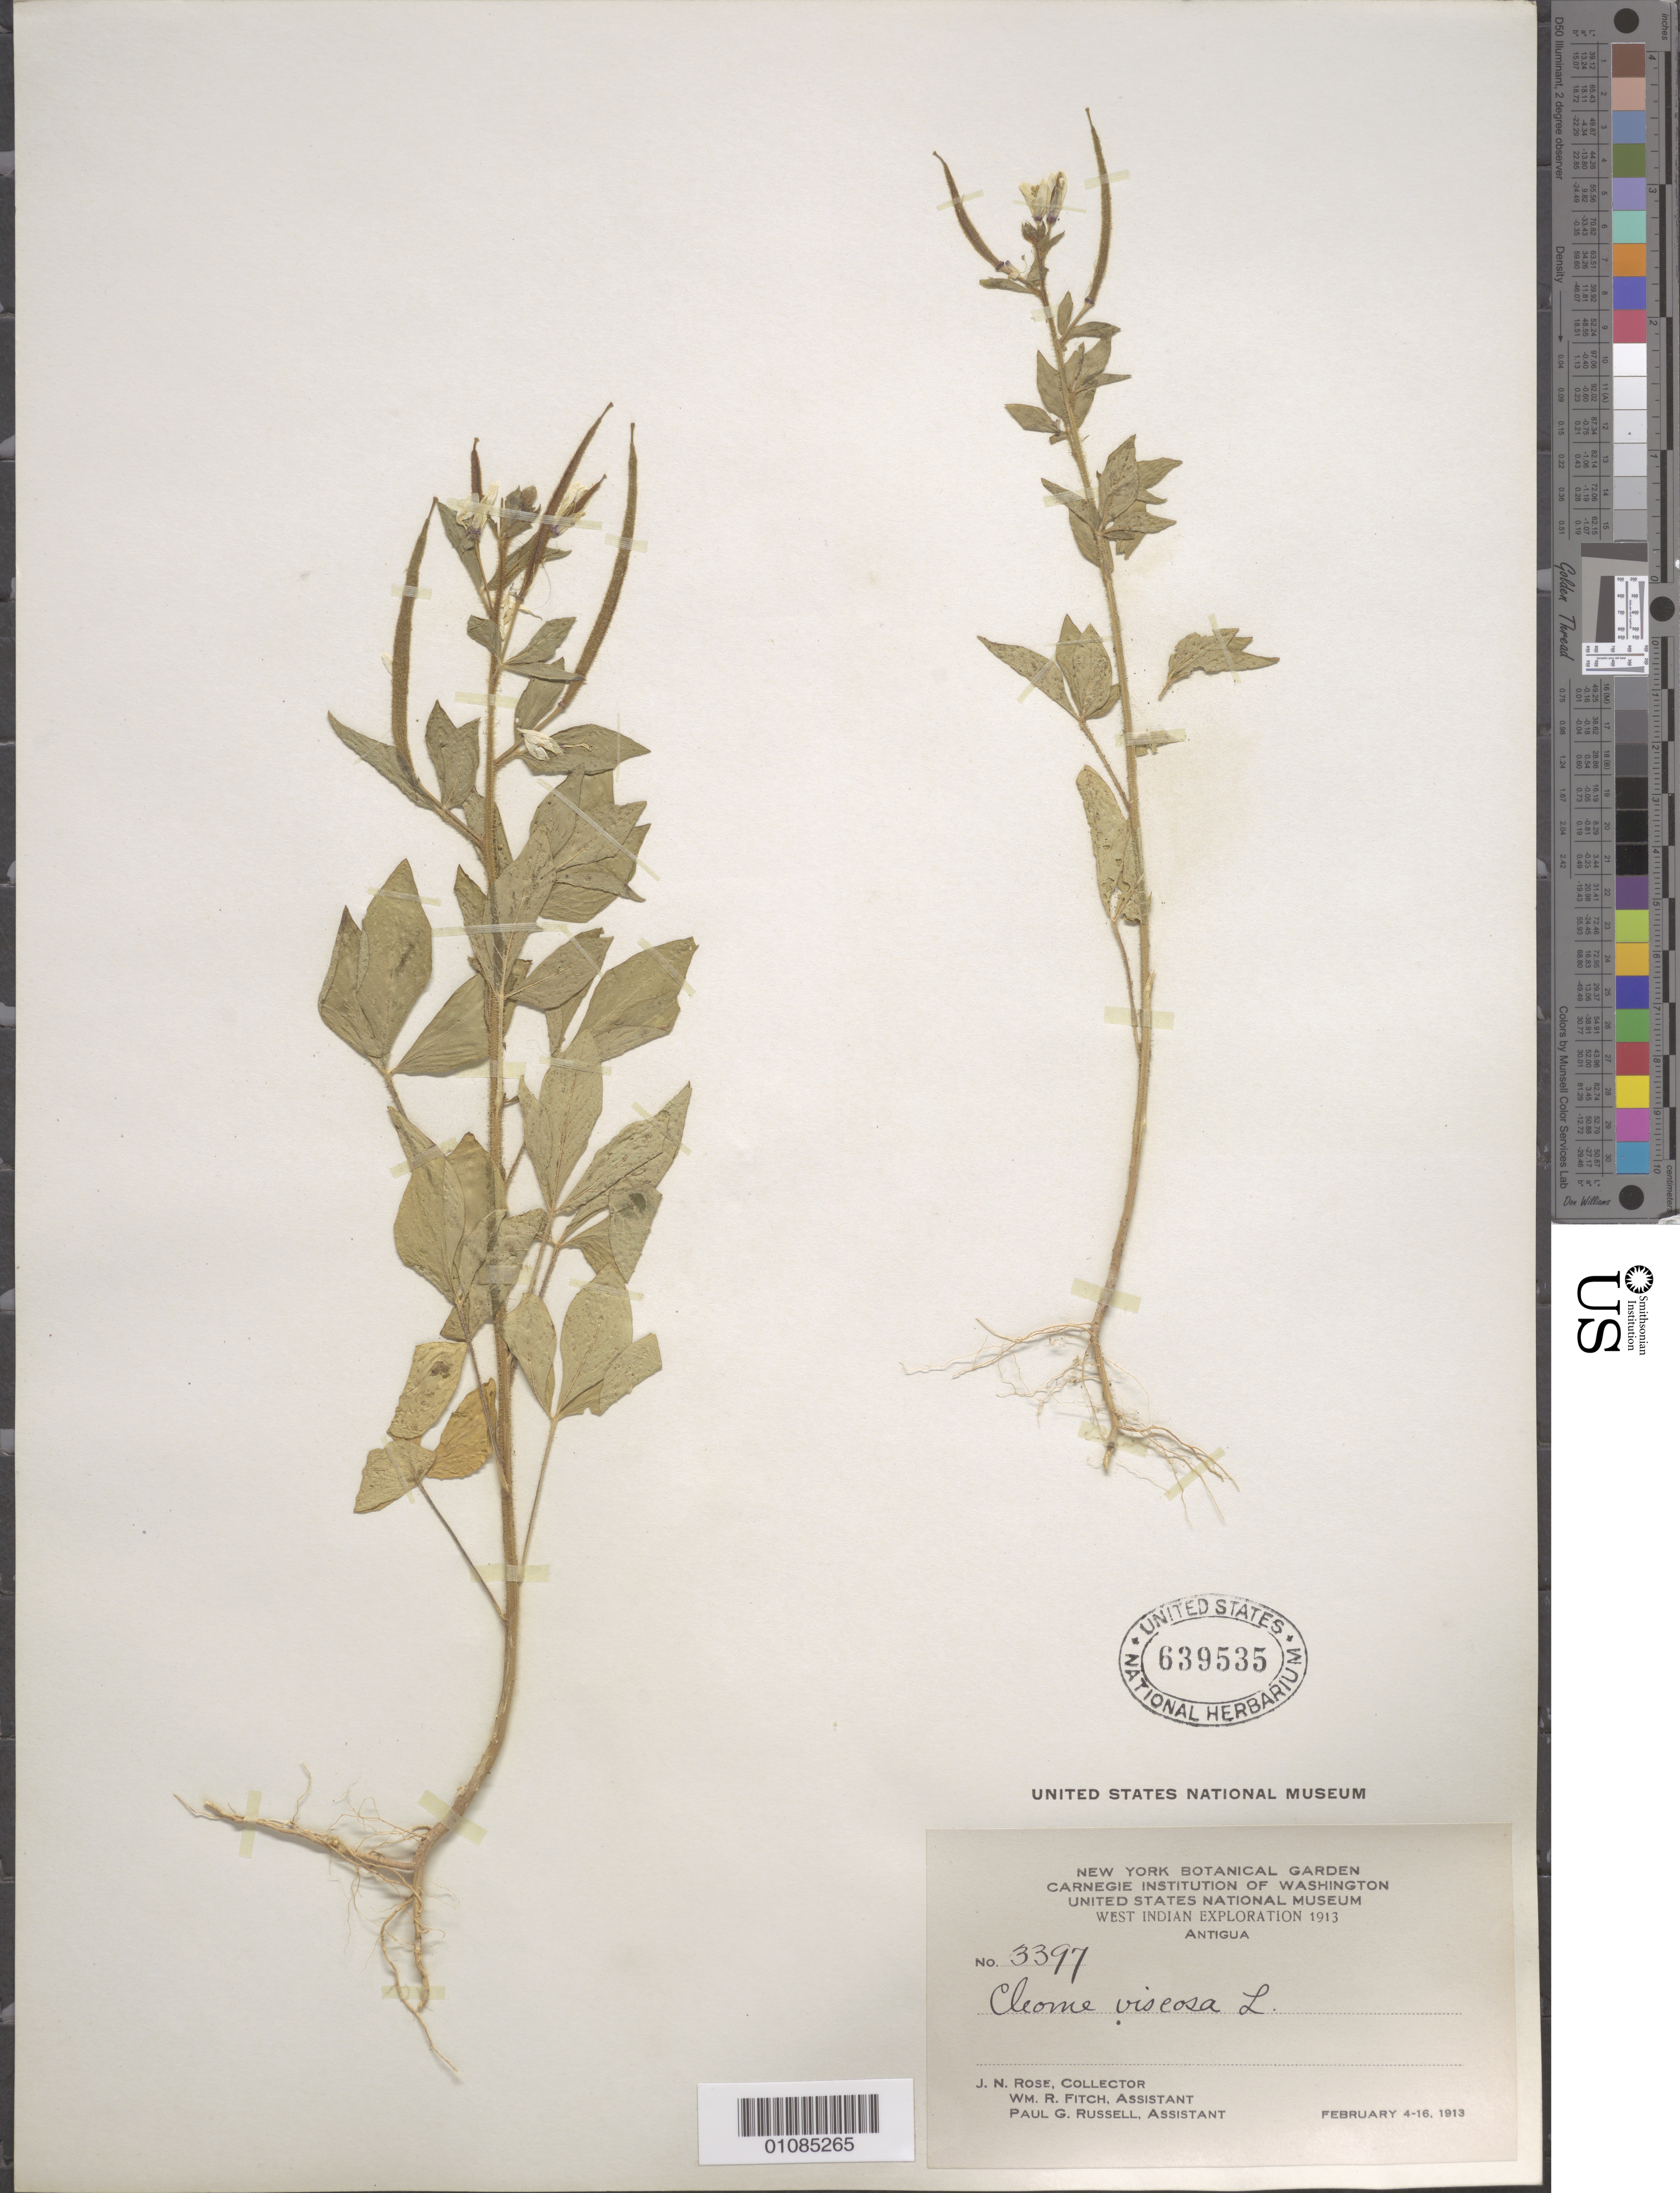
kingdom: Plantae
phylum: Tracheophyta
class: Magnoliopsida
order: Brassicales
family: Cleomaceae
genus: Arivela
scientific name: Arivela viscosa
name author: (L.) Raf.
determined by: Strong, M. T., (US), Smithsonian Institution - National Museum of Natural History (UNITED STATES)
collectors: J. N. Rose, W. R. Fitch & P. G. Russell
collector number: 3397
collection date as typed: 04 Feb 1913 to 16 Feb 1913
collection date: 1913-02-04/1913-02-16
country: Antigua and Barbuda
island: Antigua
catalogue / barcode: US 639535